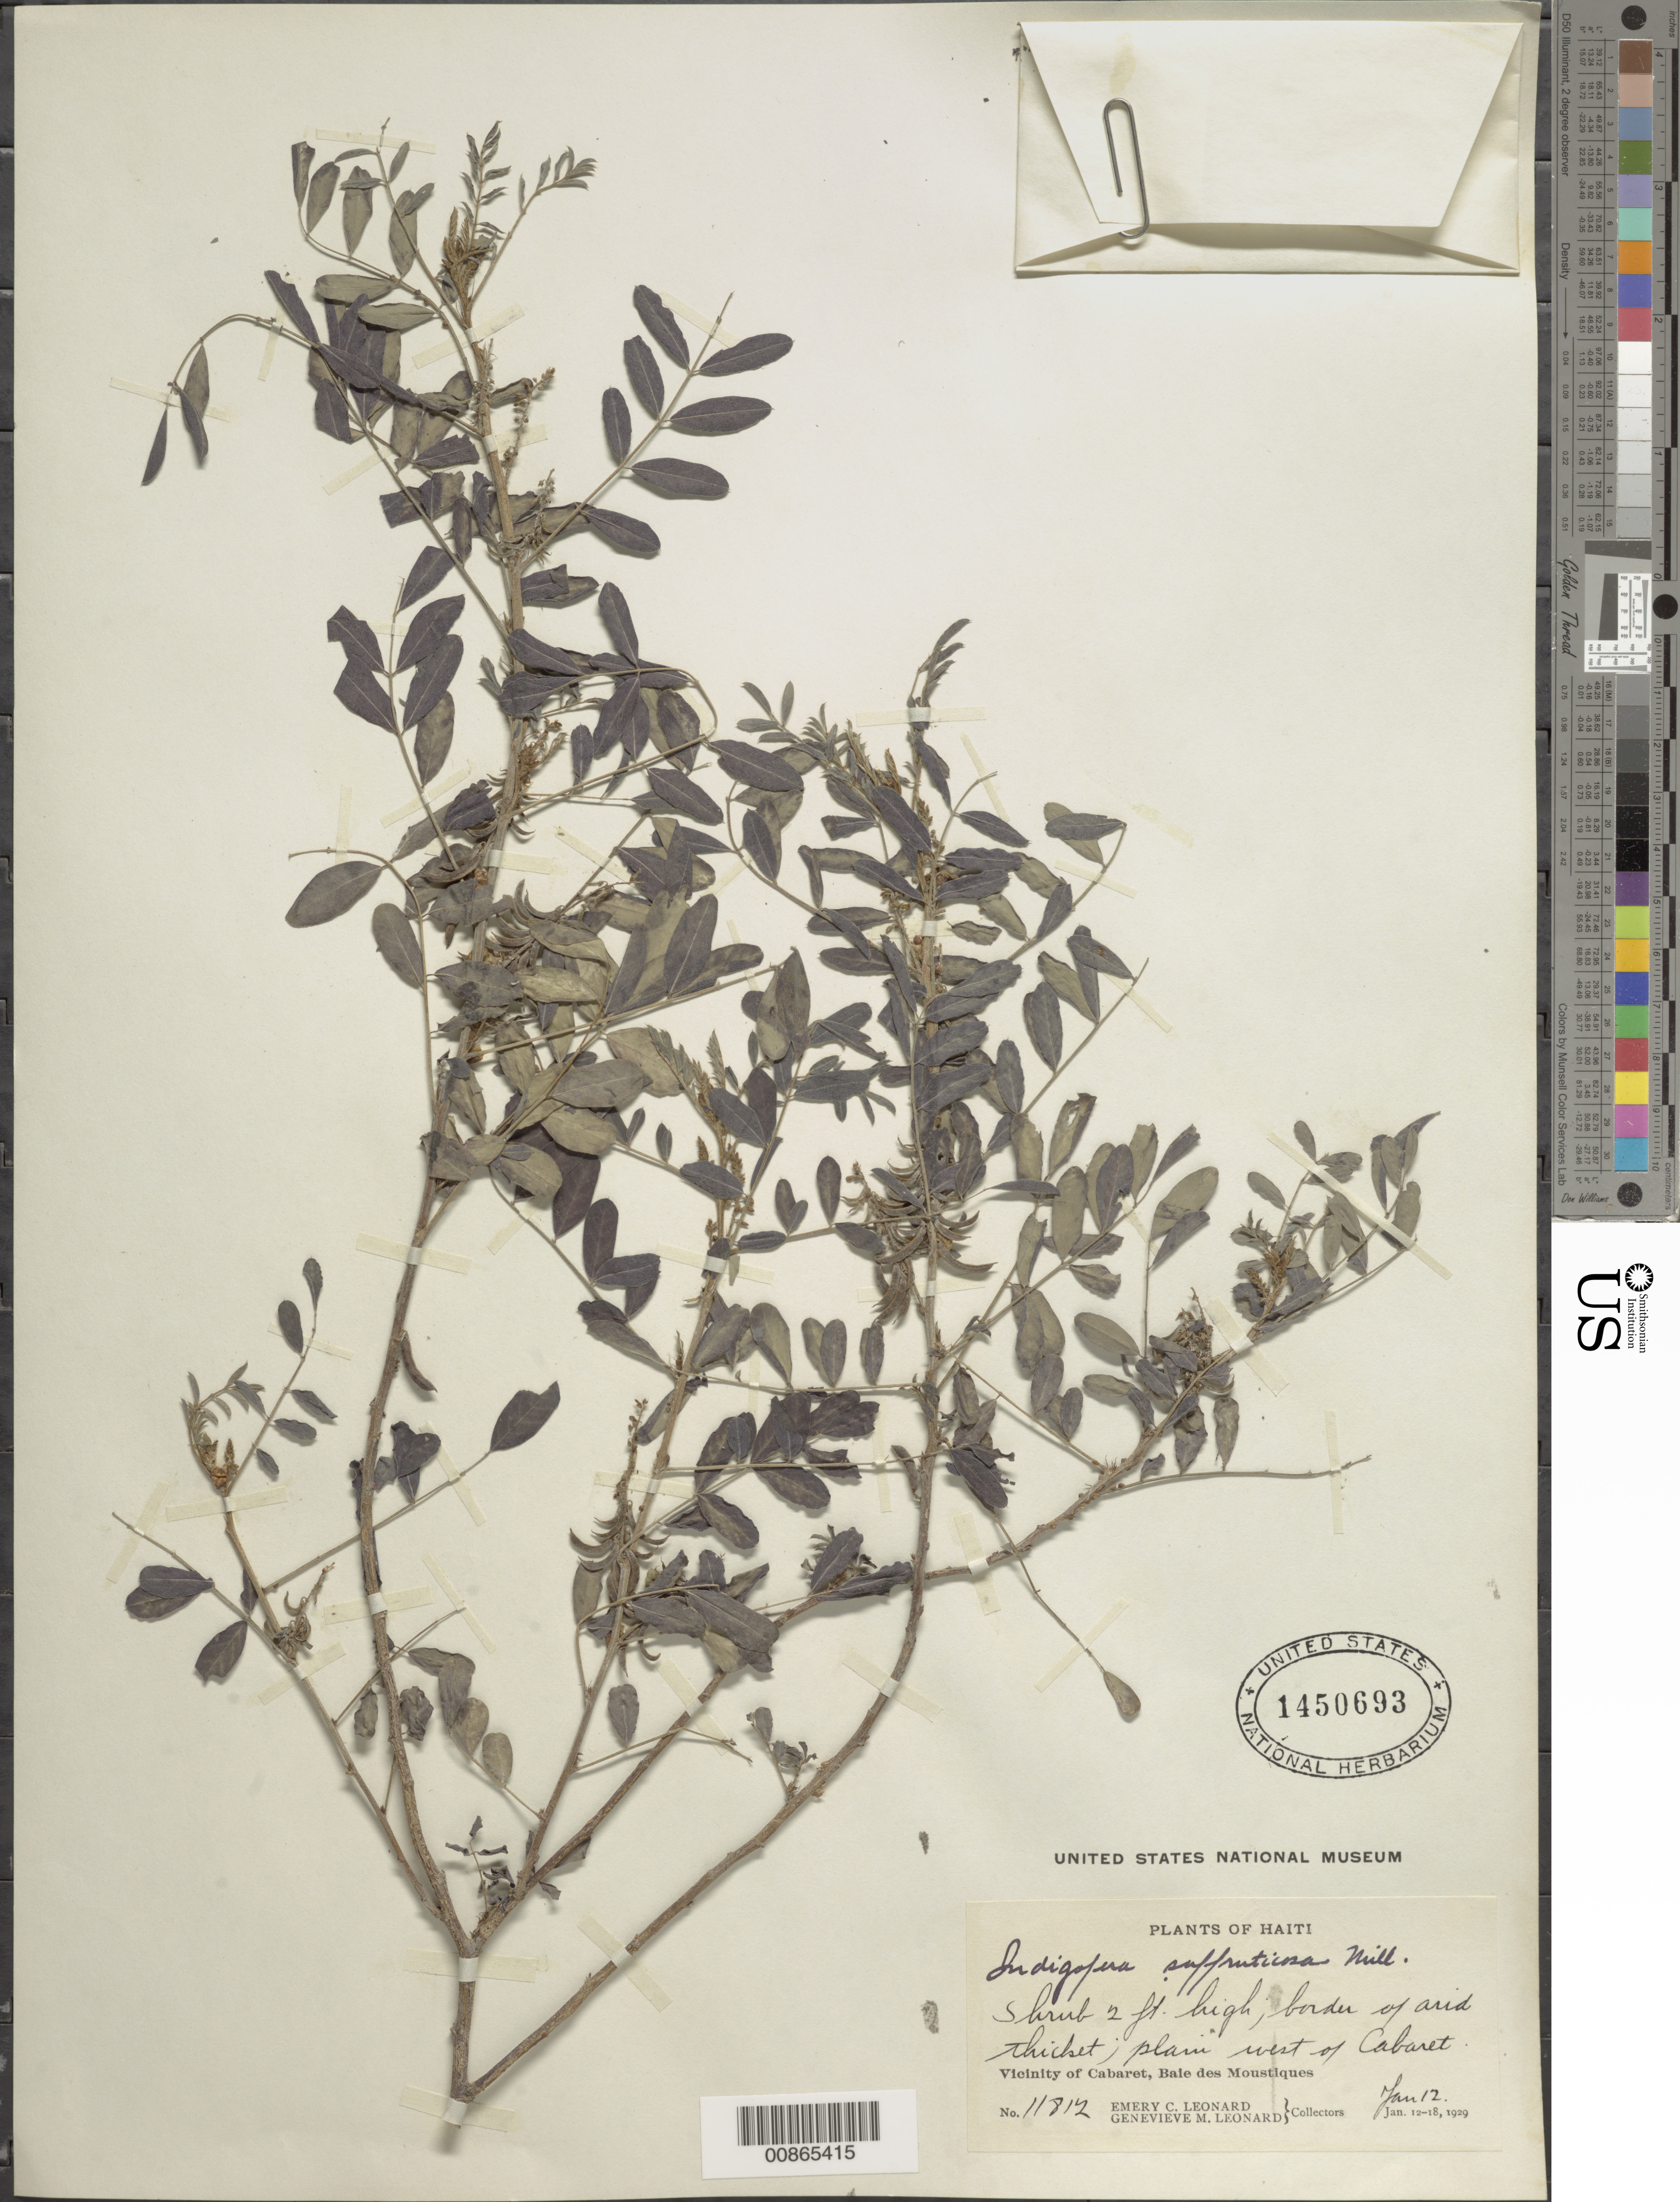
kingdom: Plantae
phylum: Tracheophyta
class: Magnoliopsida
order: Fabales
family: Fabaceae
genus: Indigofera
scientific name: Indigofera suffruticosa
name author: Mill.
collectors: E. C. Leonard & G. M. Leonard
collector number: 11812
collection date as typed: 12 Jan 1929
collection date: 1929-01-12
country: Haiti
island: Hispaniola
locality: Vicinity of Cabaret, Baie des Moustiques. Plain west of Cabaret.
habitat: Border of arid thicket.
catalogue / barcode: US 1450693